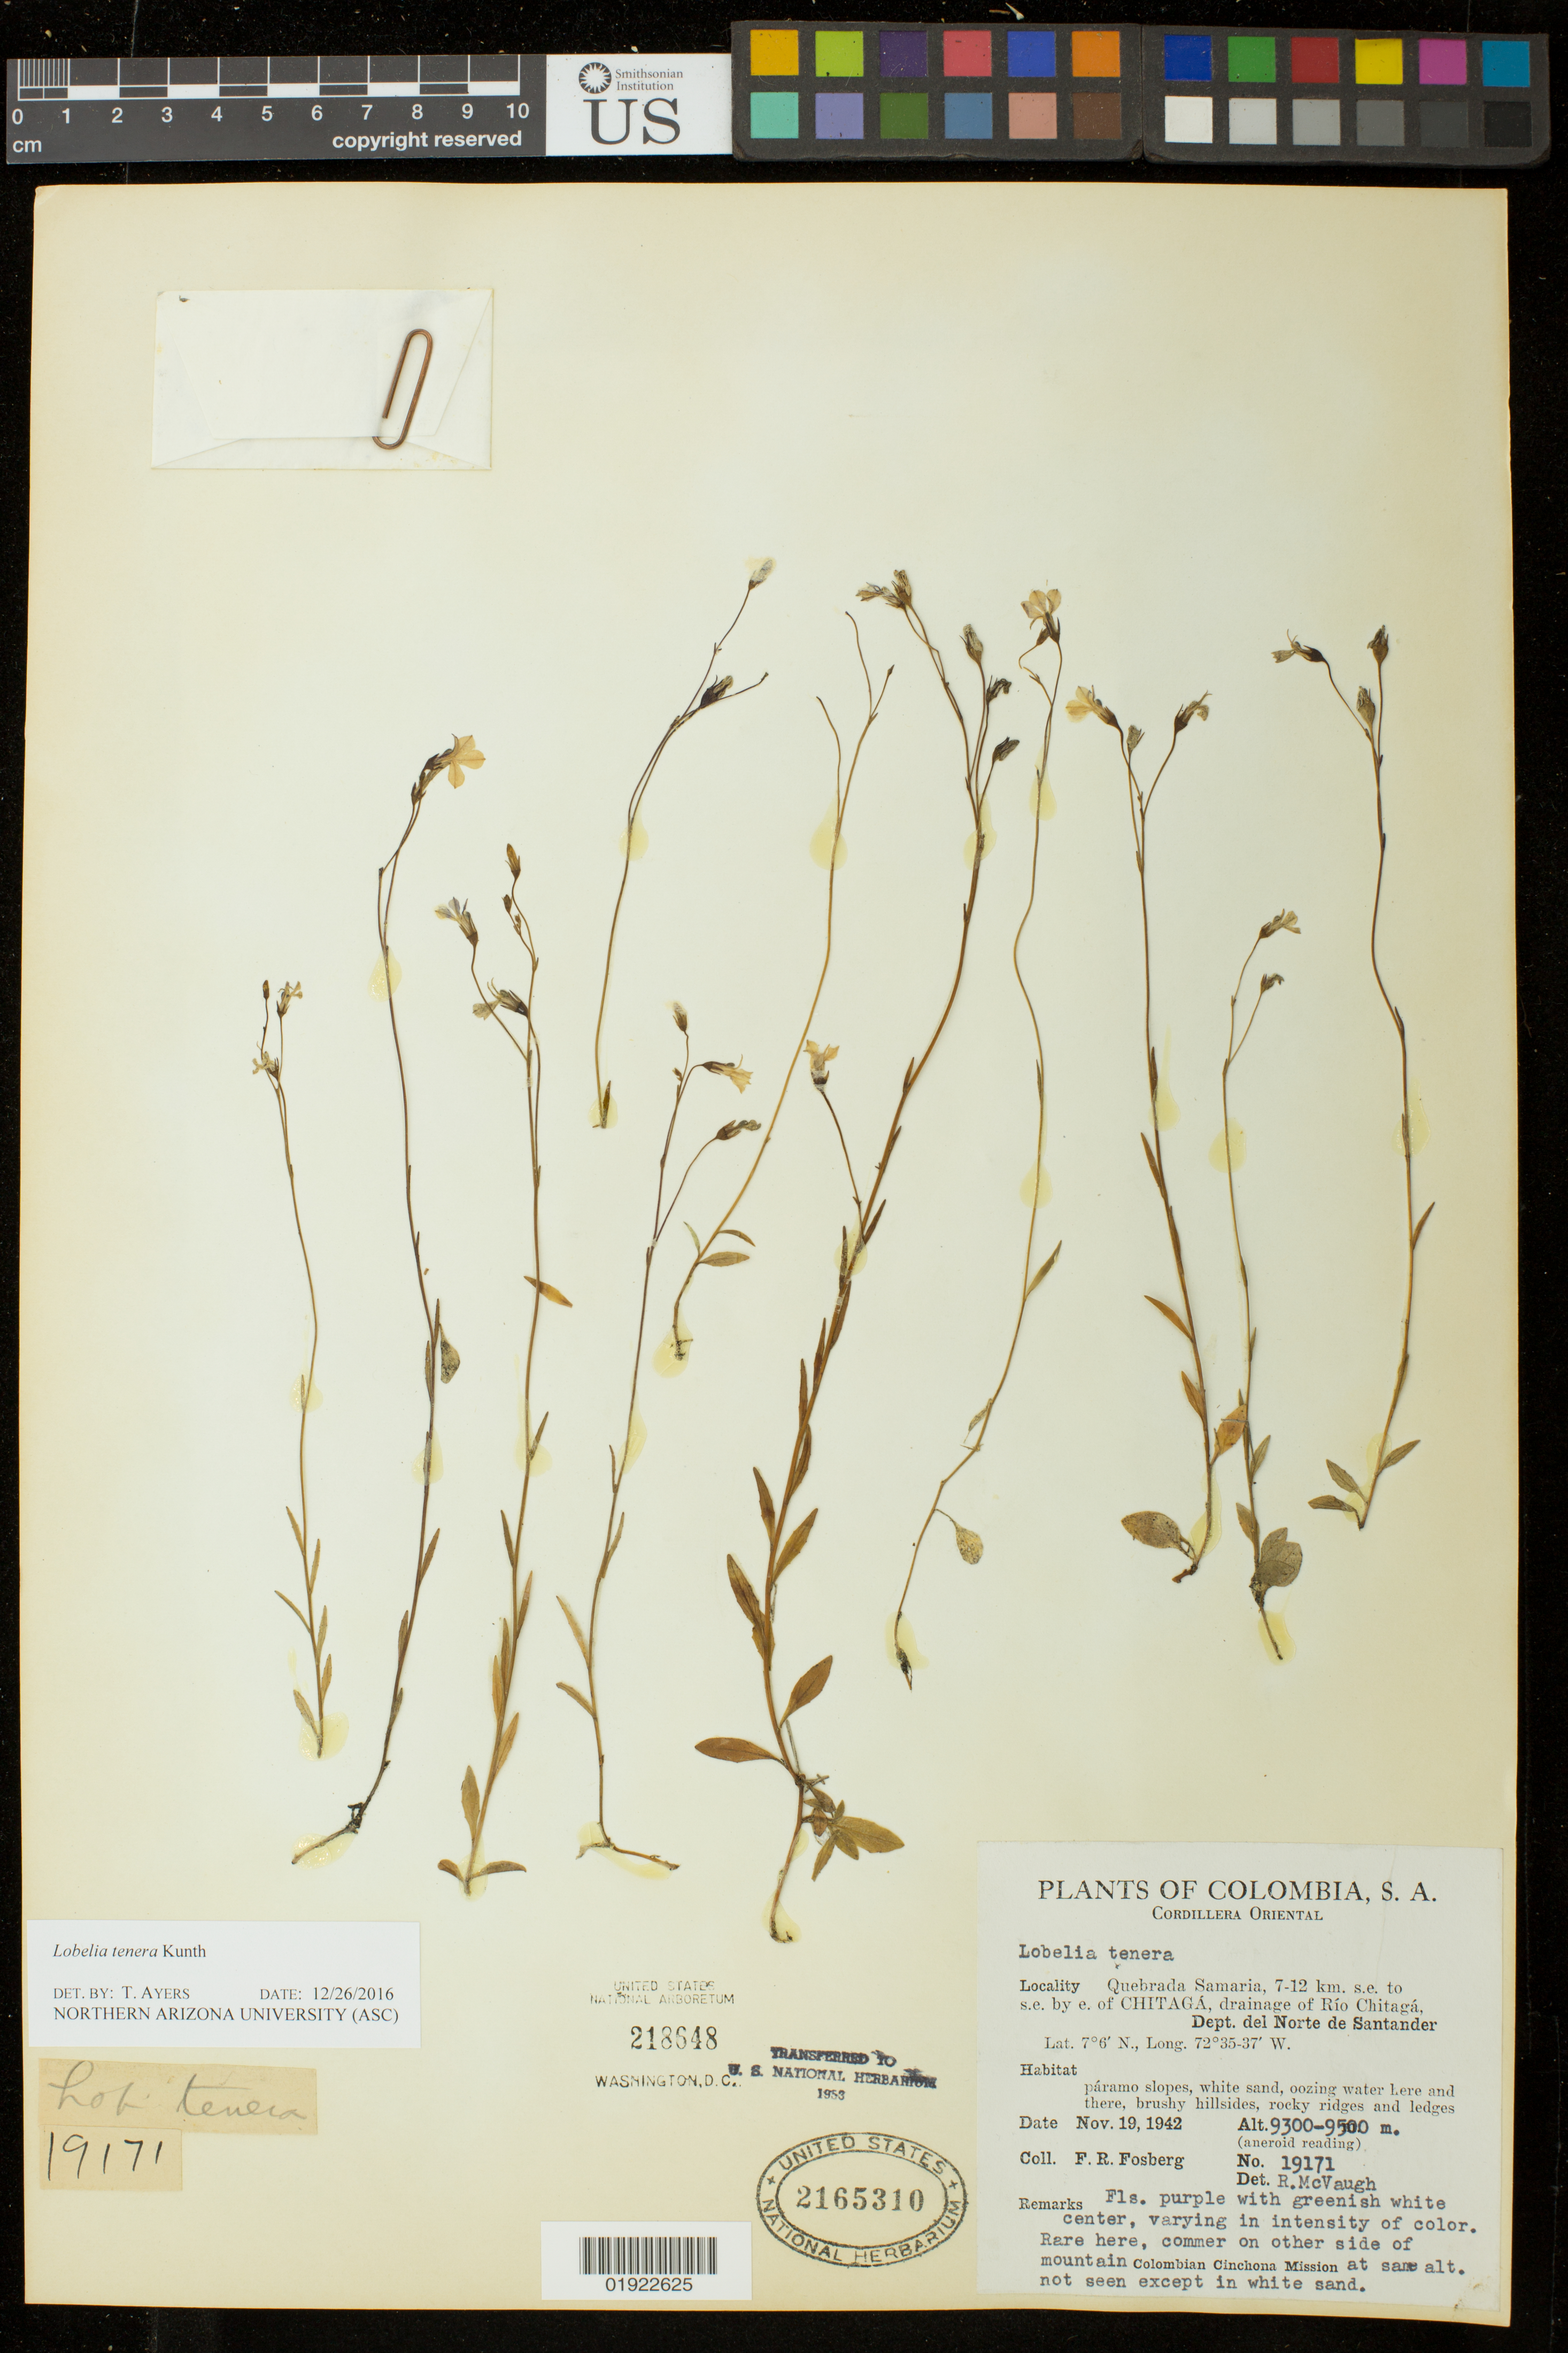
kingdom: Plantae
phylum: Tracheophyta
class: Magnoliopsida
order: Asterales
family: Campanulaceae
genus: Lobelia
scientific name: Lobelia tenera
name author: Kunth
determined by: Ayers, Tina J.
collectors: F. R. Fosberg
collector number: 19171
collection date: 1942-11-19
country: Colombia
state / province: Santander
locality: Quebrada Samaria, 7-12 km. S.E. to S.E. by E. of Chitaga, drainage of Rio Chitaga.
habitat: Paramo slopes, white sand, oozing water here and there, brushy hillsides, rocky ridges and ledges.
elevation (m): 9300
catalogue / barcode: US 2165310